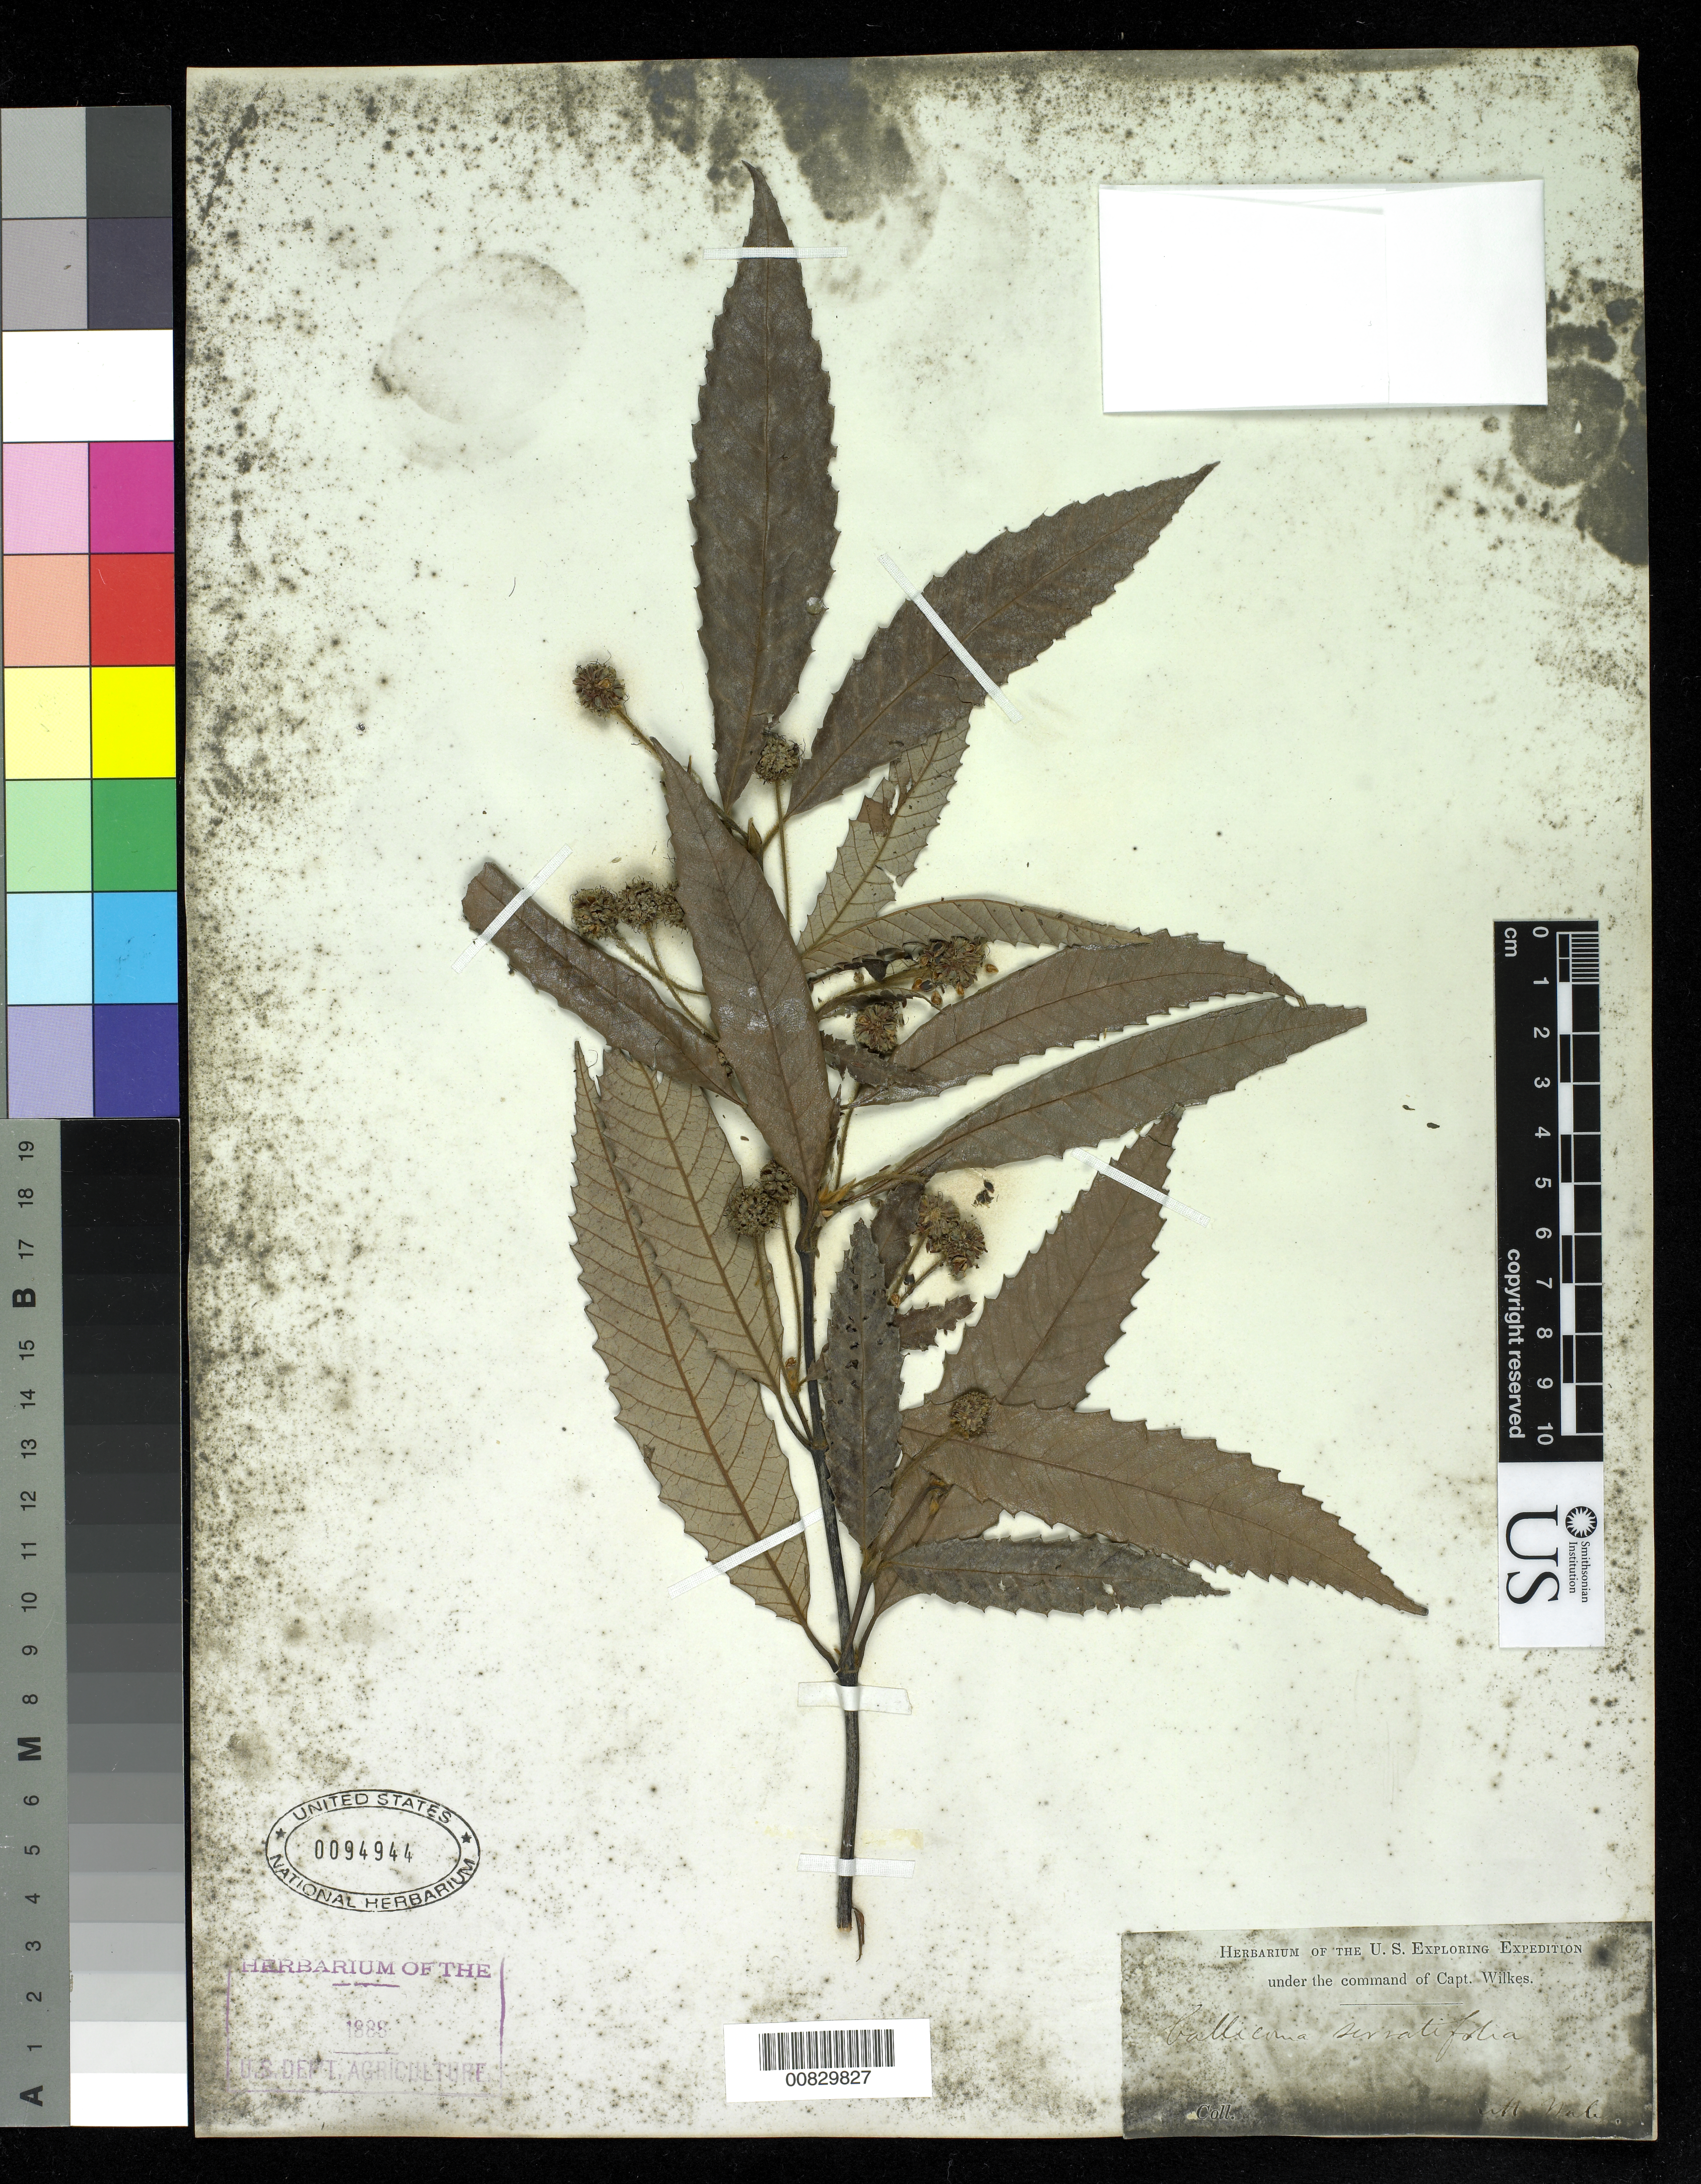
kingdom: Plantae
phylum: Tracheophyta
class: Magnoliopsida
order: Oxalidales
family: Cunoniaceae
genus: Callicoma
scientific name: Callicoma serratifolia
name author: Andrews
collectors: Wilkes Explor. Exped.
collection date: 1838/1842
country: Australia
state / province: New South Wales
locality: Sydney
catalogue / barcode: US 94944